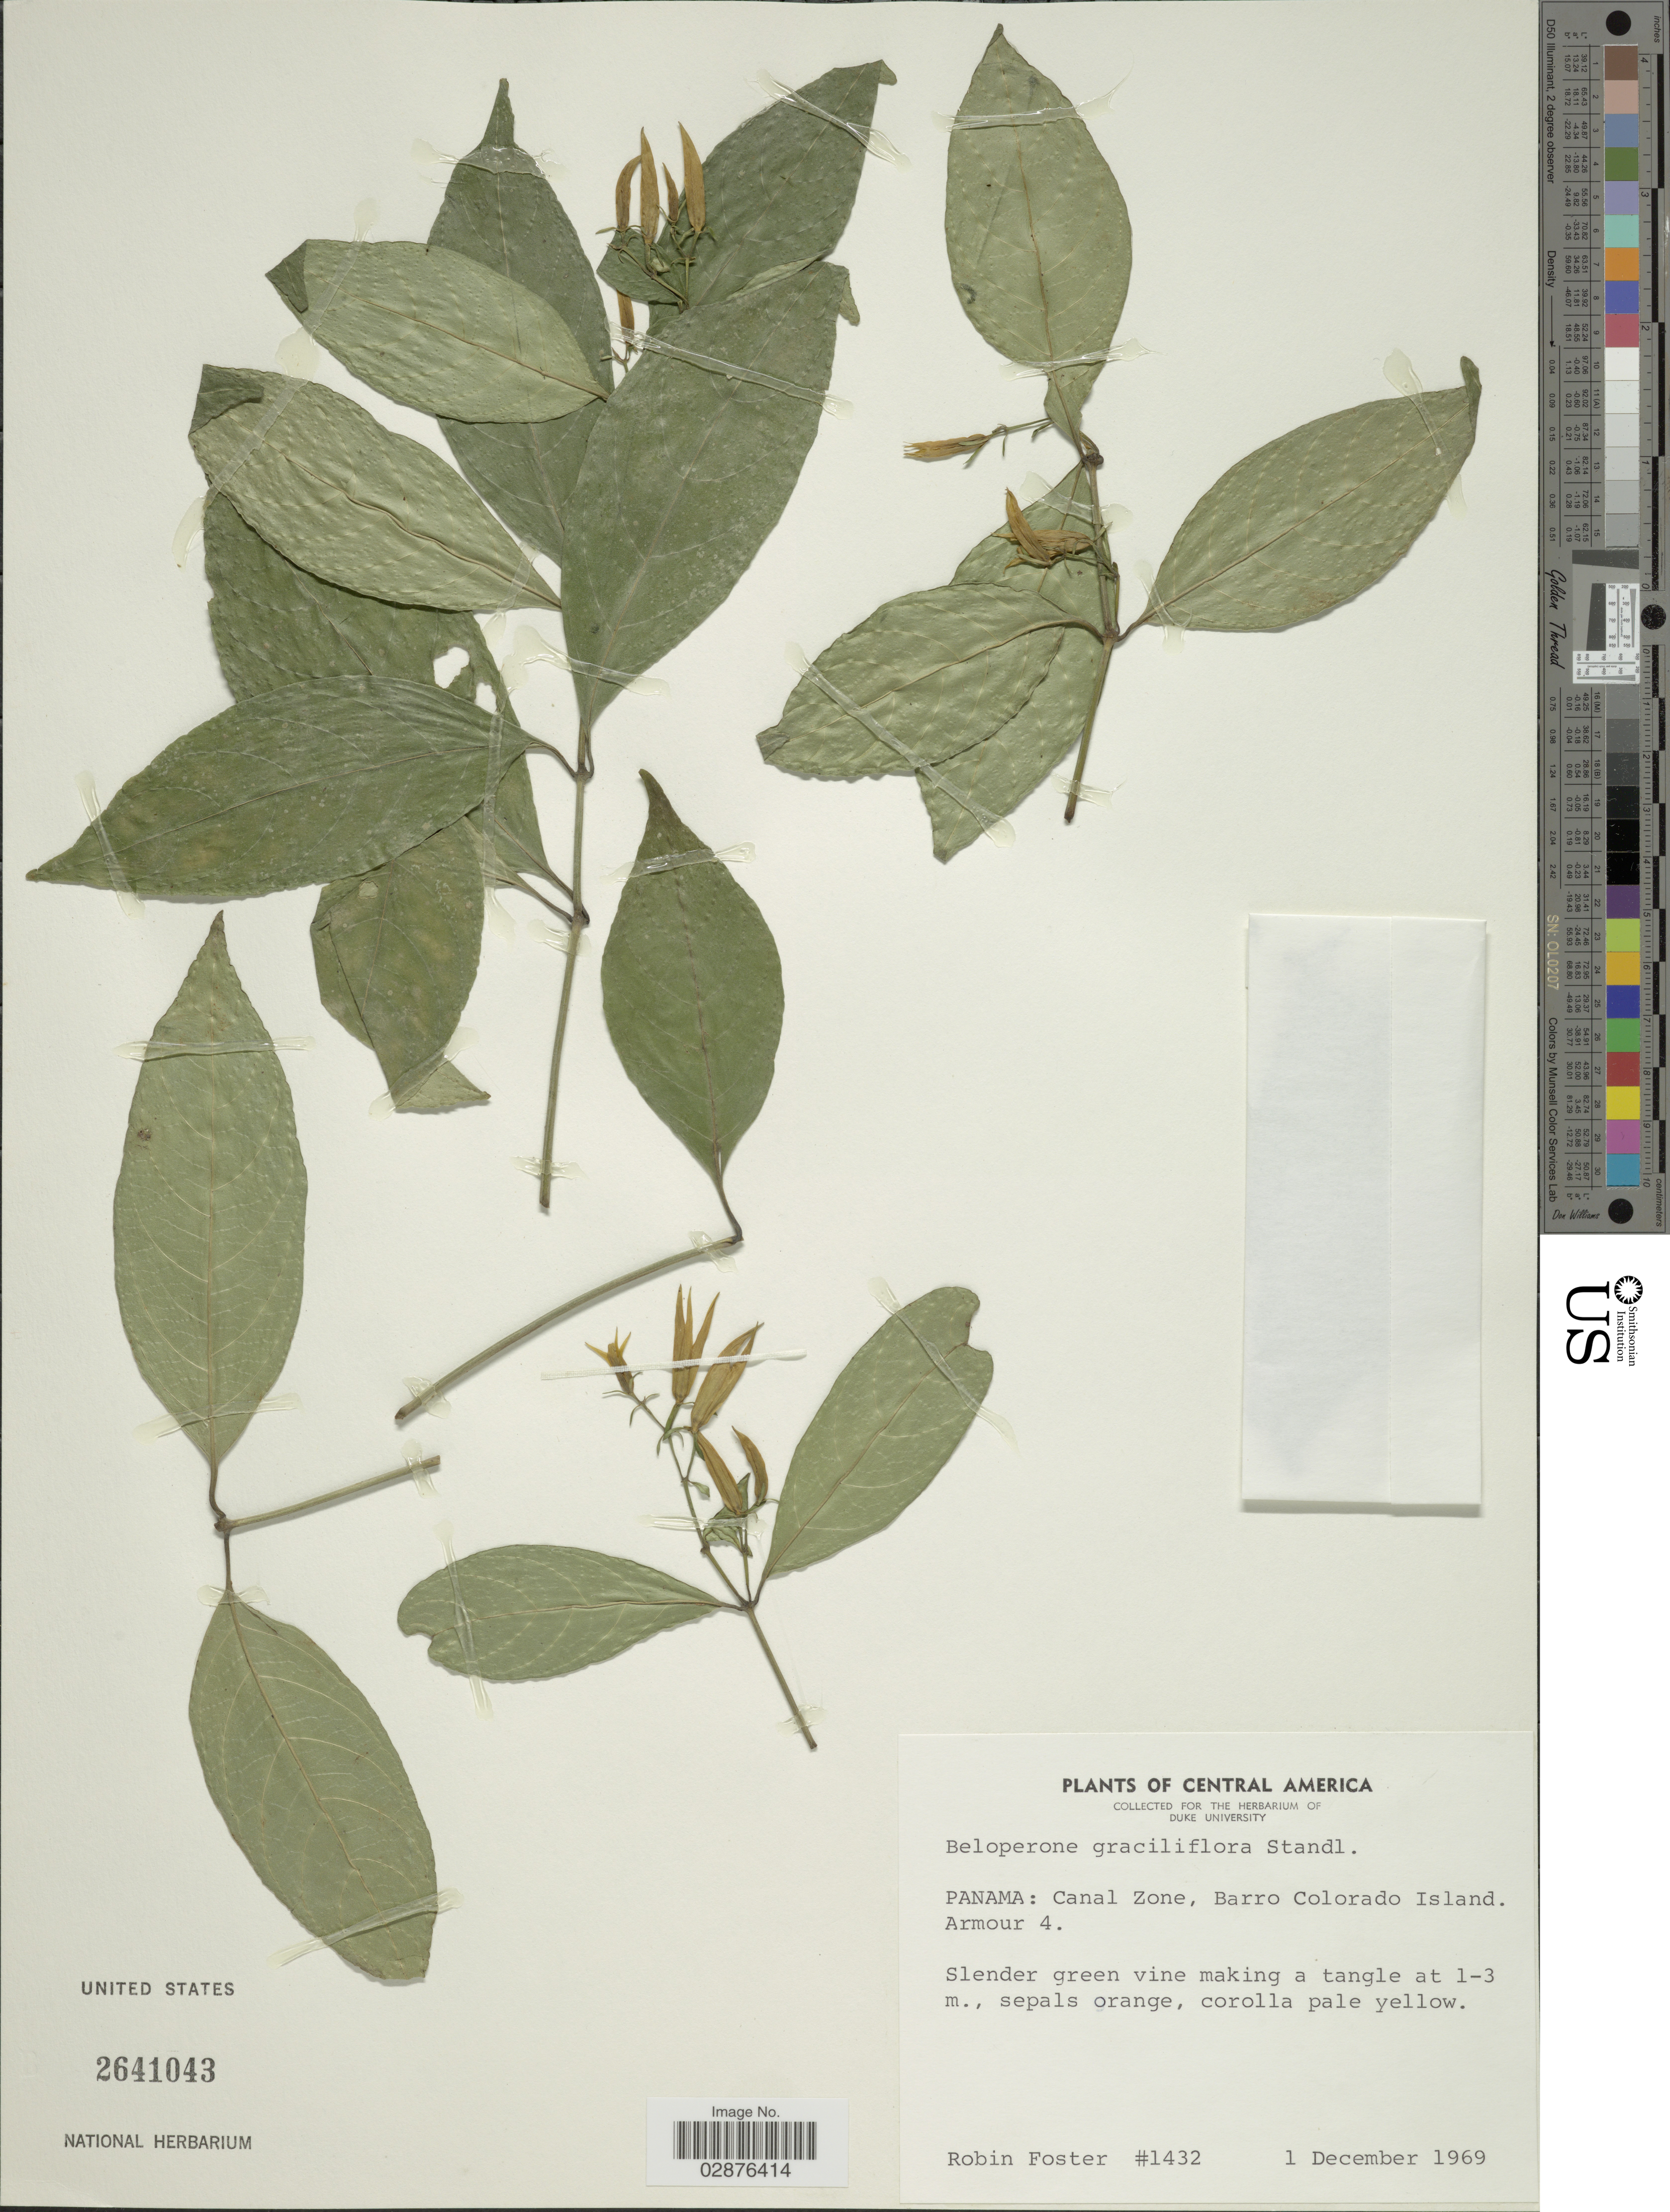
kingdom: Plantae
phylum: Tracheophyta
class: Magnoliopsida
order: Lamiales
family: Acanthaceae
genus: Justicia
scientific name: Justicia graciliflora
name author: (Standl.) D.N. Gibson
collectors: R. B. Foster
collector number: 1432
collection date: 1969-12-01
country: Panama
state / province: Panamá Oeste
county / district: Canal Zone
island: Barro Colorado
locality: Canal Zone, Barro Colorado Island. Armour 4.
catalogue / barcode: US 2641043